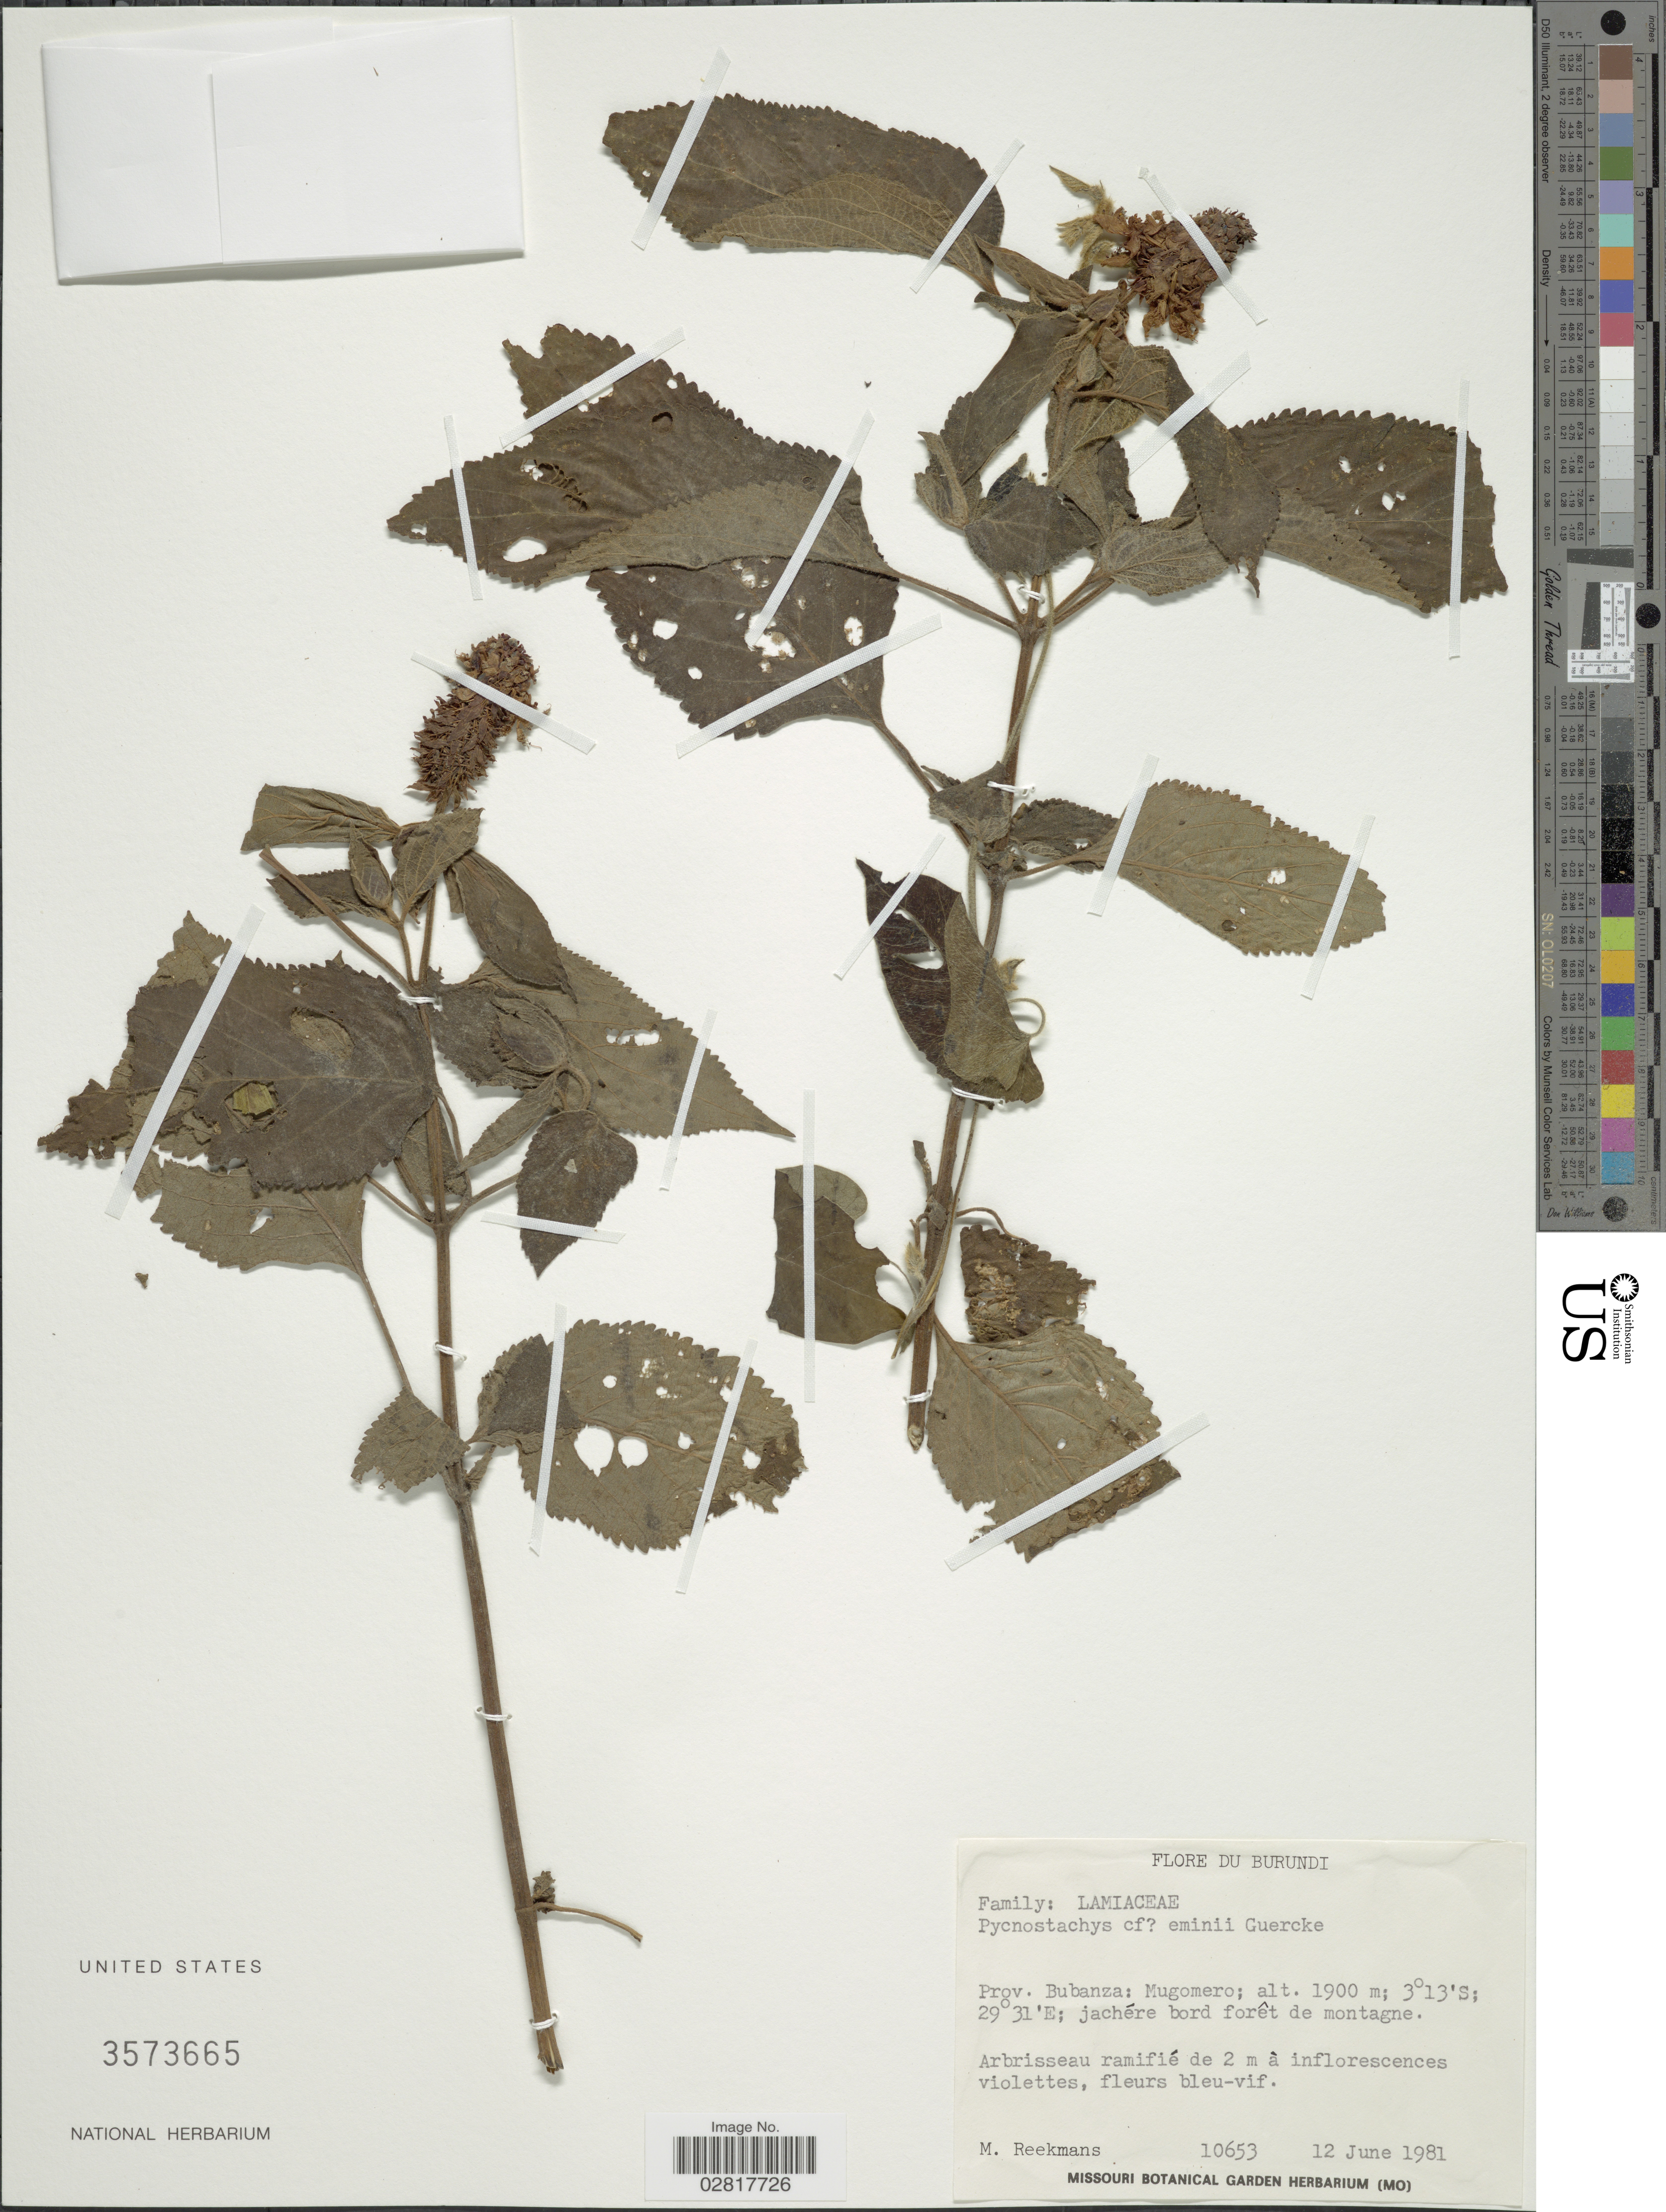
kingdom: Plantae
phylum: Tracheophyta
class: Magnoliopsida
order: Lamiales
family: Lamiaceae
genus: Pycnostachys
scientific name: Pycnostachys eminii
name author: Gürke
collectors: M. Reekmans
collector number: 10653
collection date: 1981-06-12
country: Burundi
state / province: Bubanza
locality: Mugomero.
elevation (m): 1900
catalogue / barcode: US 3573665